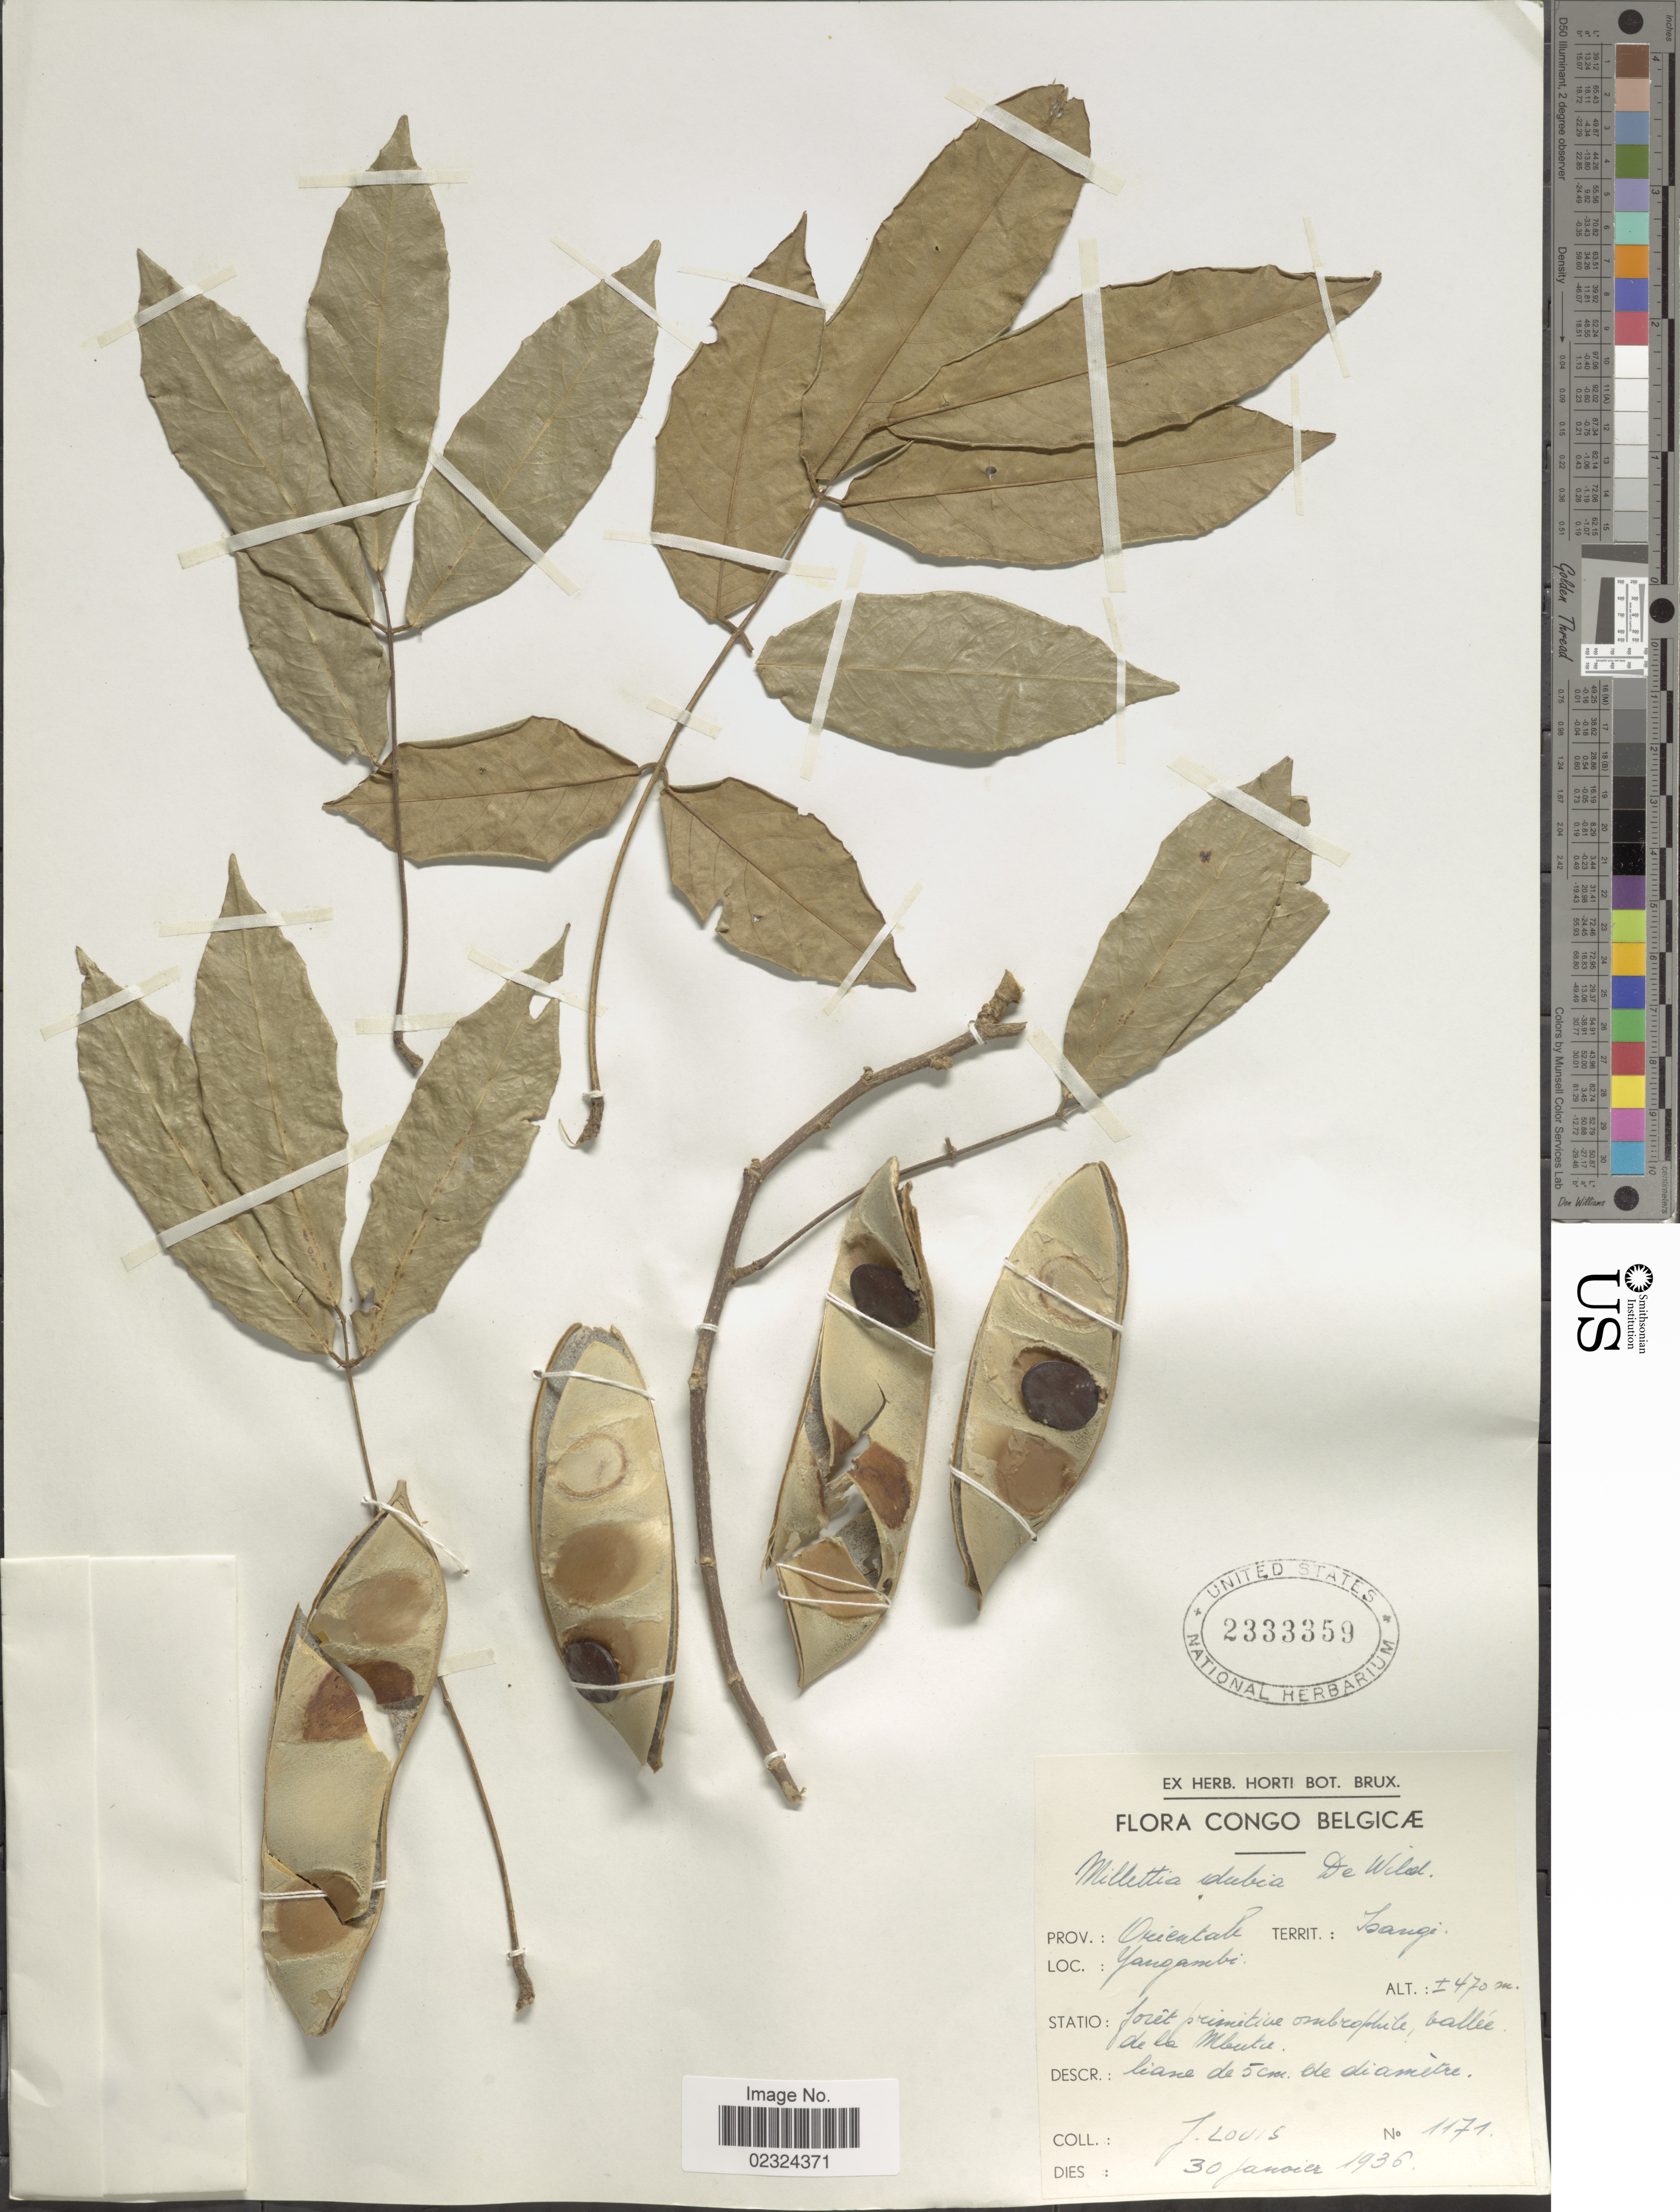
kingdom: Plantae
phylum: Tracheophyta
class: Magnoliopsida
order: Fabales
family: Fabaceae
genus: Millettia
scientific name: Millettia dubia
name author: De Wild.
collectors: J. Louis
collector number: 1171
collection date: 1936-01-30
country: Congo, Democratic Republic of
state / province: Tshopo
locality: Congo Belgicae. Isangi. Yangambi.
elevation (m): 470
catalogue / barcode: US 2333359